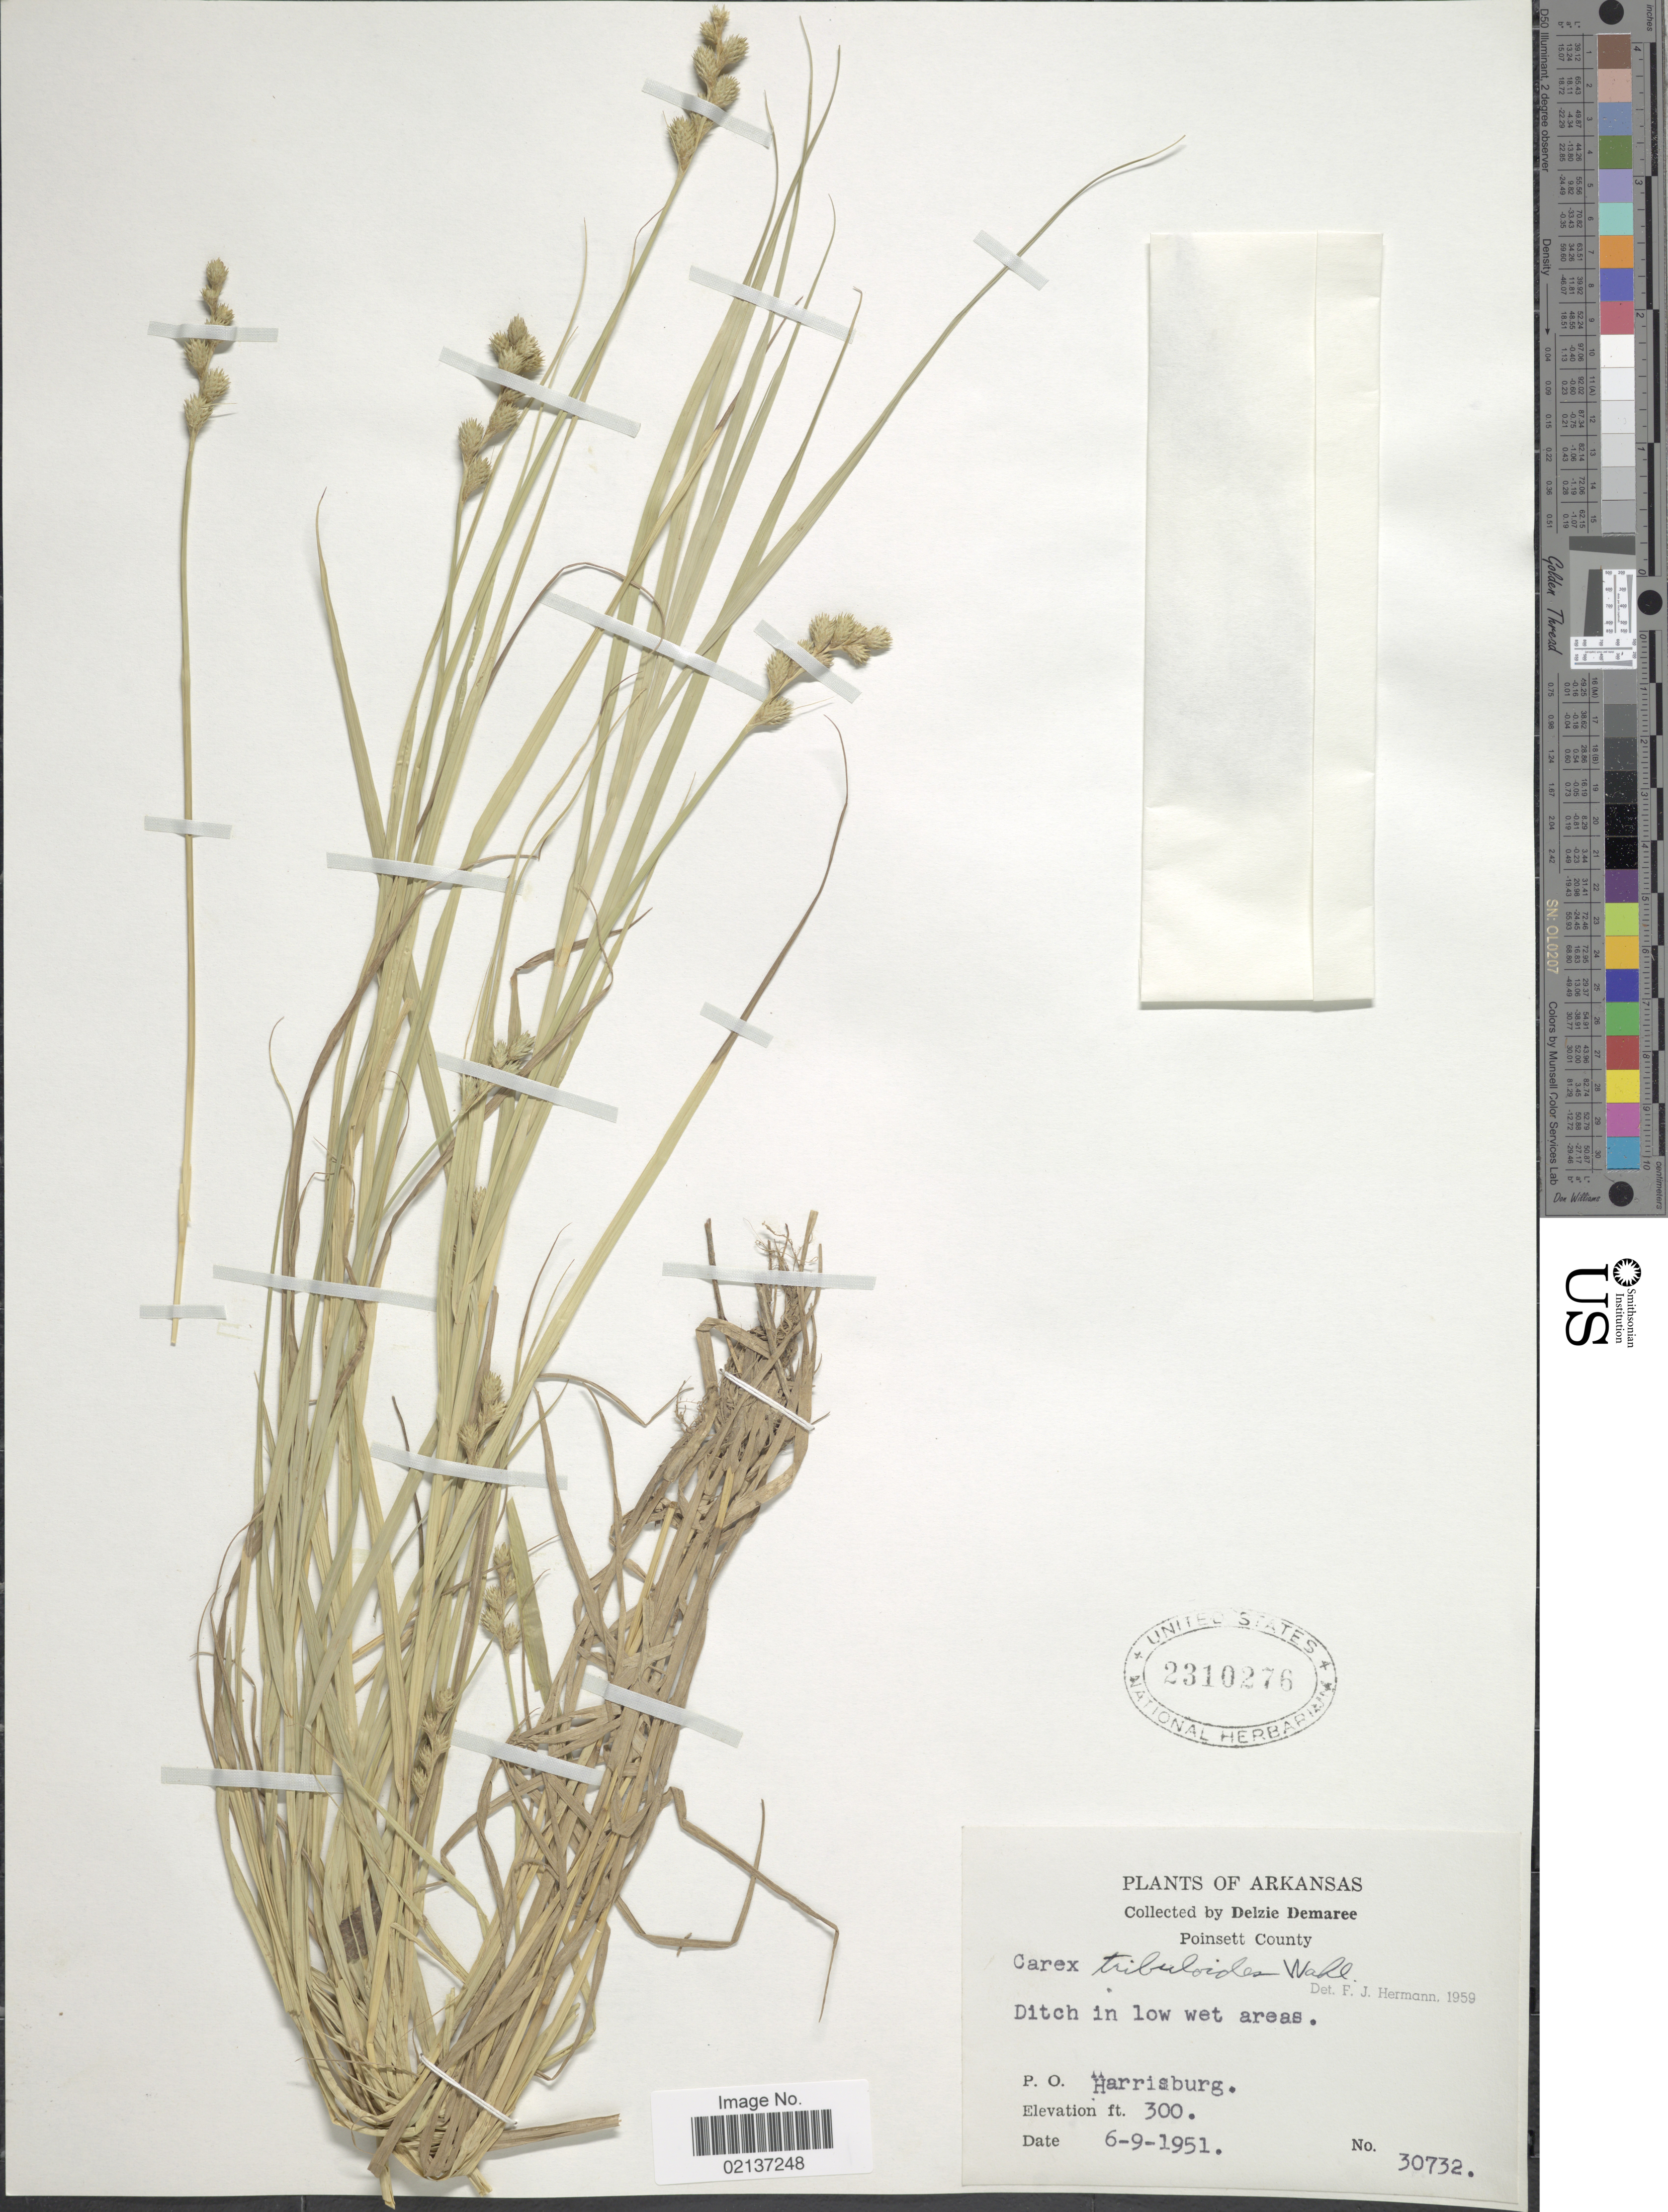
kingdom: Plantae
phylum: Tracheophyta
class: Liliopsida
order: Poales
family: Cyperaceae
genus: Carex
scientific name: Carex tribuloides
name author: Wahlenb.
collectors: D. Demaree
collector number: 30732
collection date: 1951-06-09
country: United States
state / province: Arkansas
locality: Poinsett County, ditch in low wet areas, P.O. Harrisburg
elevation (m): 91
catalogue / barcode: US 2310276